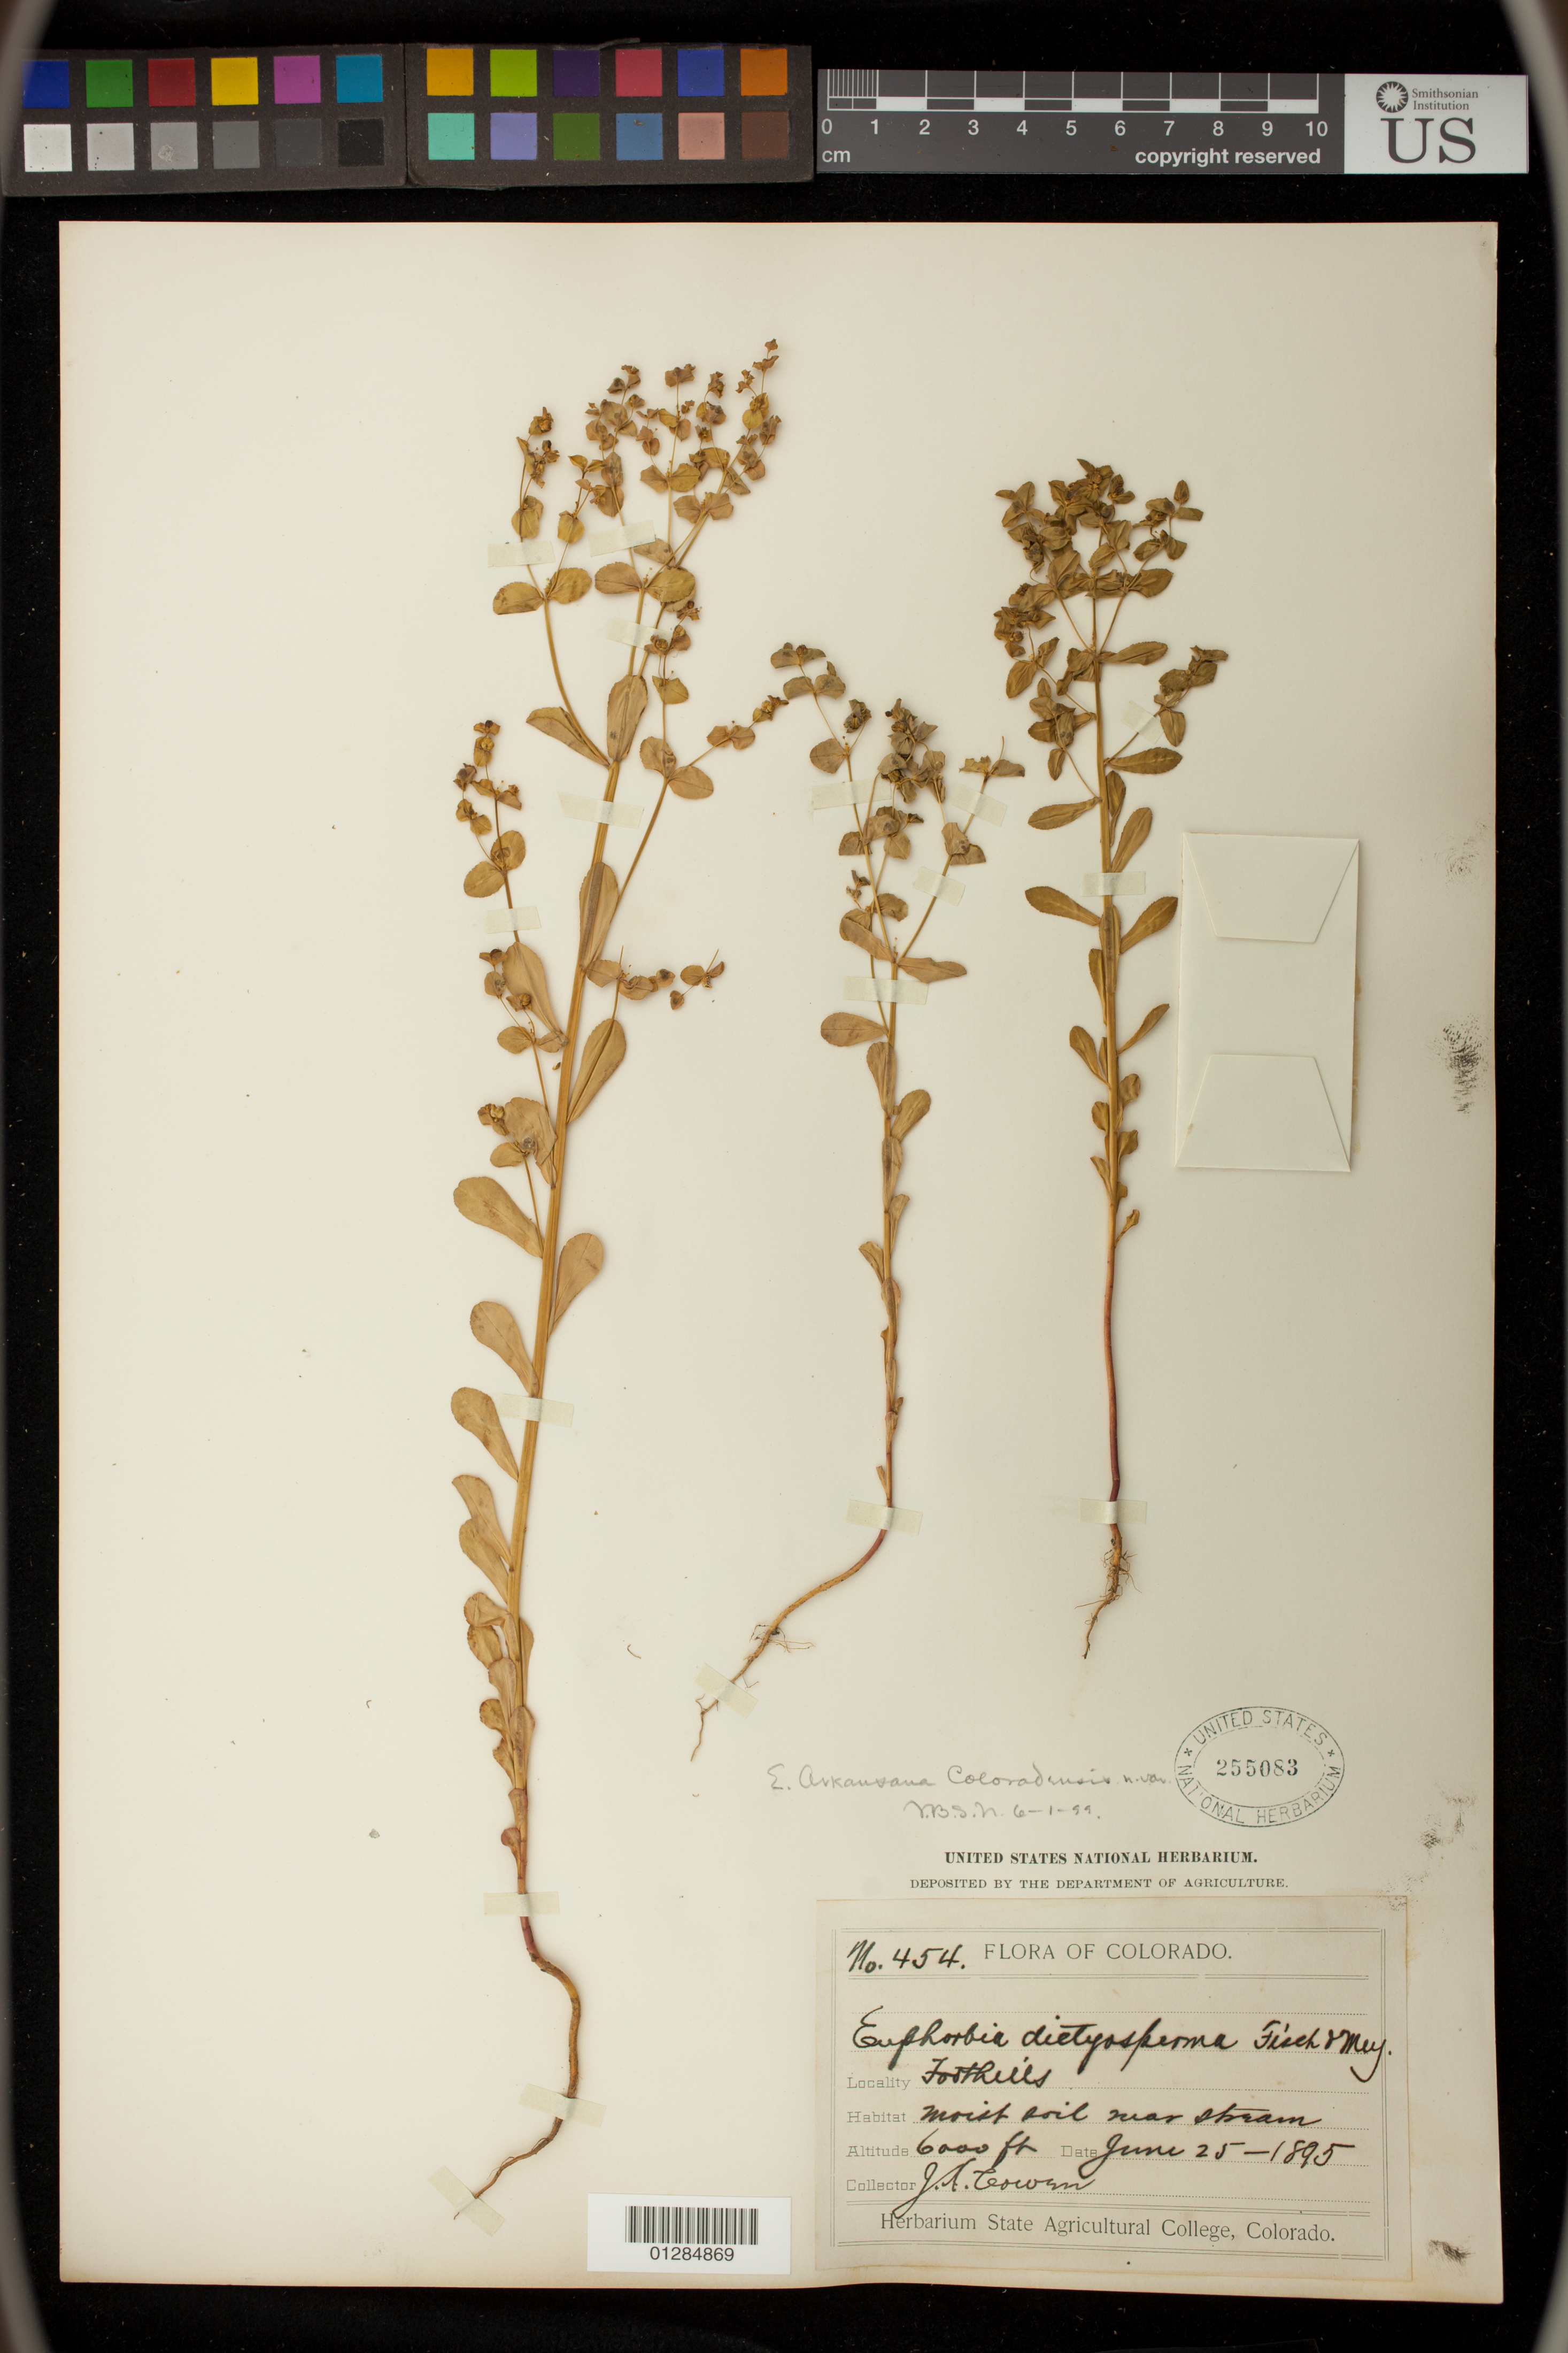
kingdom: Plantae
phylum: Tracheophyta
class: Magnoliopsida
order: Malpighiales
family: Euphorbiaceae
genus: Euphorbia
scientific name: Euphorbia spathulata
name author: Lam.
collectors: J. H. Cowen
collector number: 454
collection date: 1895-06-25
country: United States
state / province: Colorado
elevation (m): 1829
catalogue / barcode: US 255083